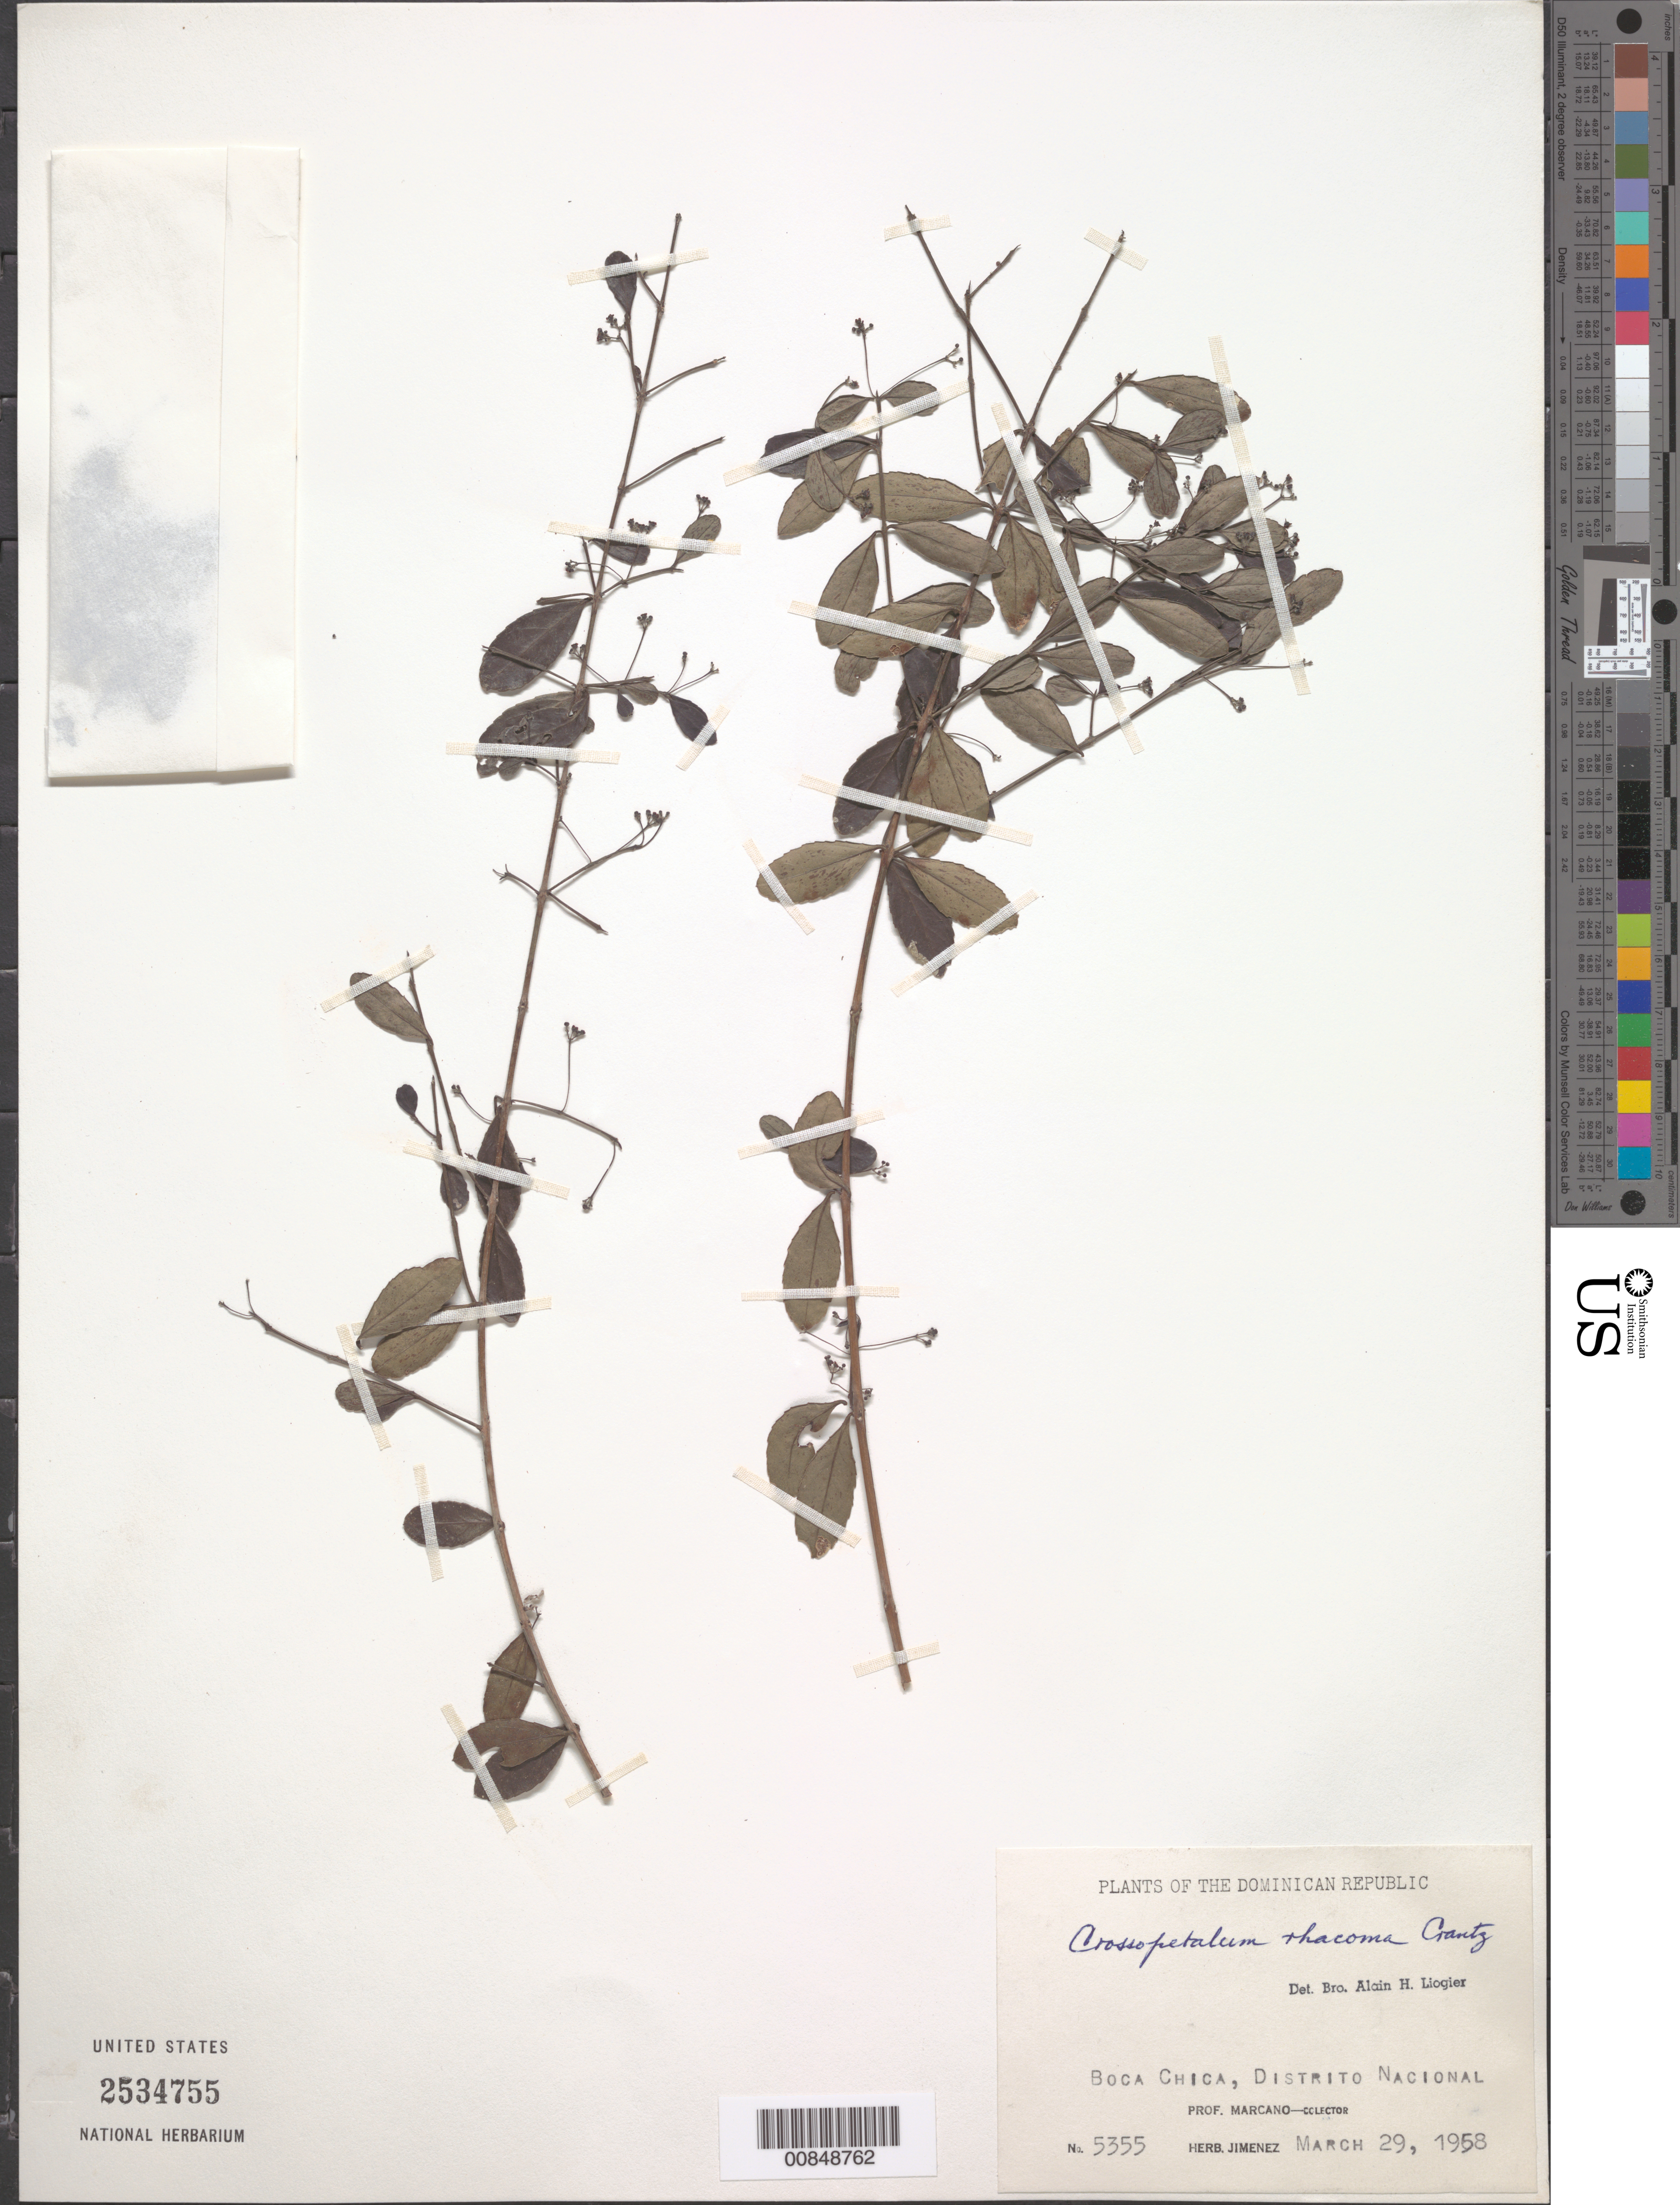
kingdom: Plantae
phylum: Tracheophyta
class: Magnoliopsida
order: Celastrales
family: Celastraceae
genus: Crossopetalum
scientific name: Crossopetalum rhacoma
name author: Crantz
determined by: Liogier, Alain H.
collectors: E. J. Marcano F. & J. J. Jiménez Almonte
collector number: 5355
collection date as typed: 29 Mar 1958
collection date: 1958-03-29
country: Dominican Republic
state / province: Distrito Nacional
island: Hispaniola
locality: Boca Chica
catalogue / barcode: US 2534755